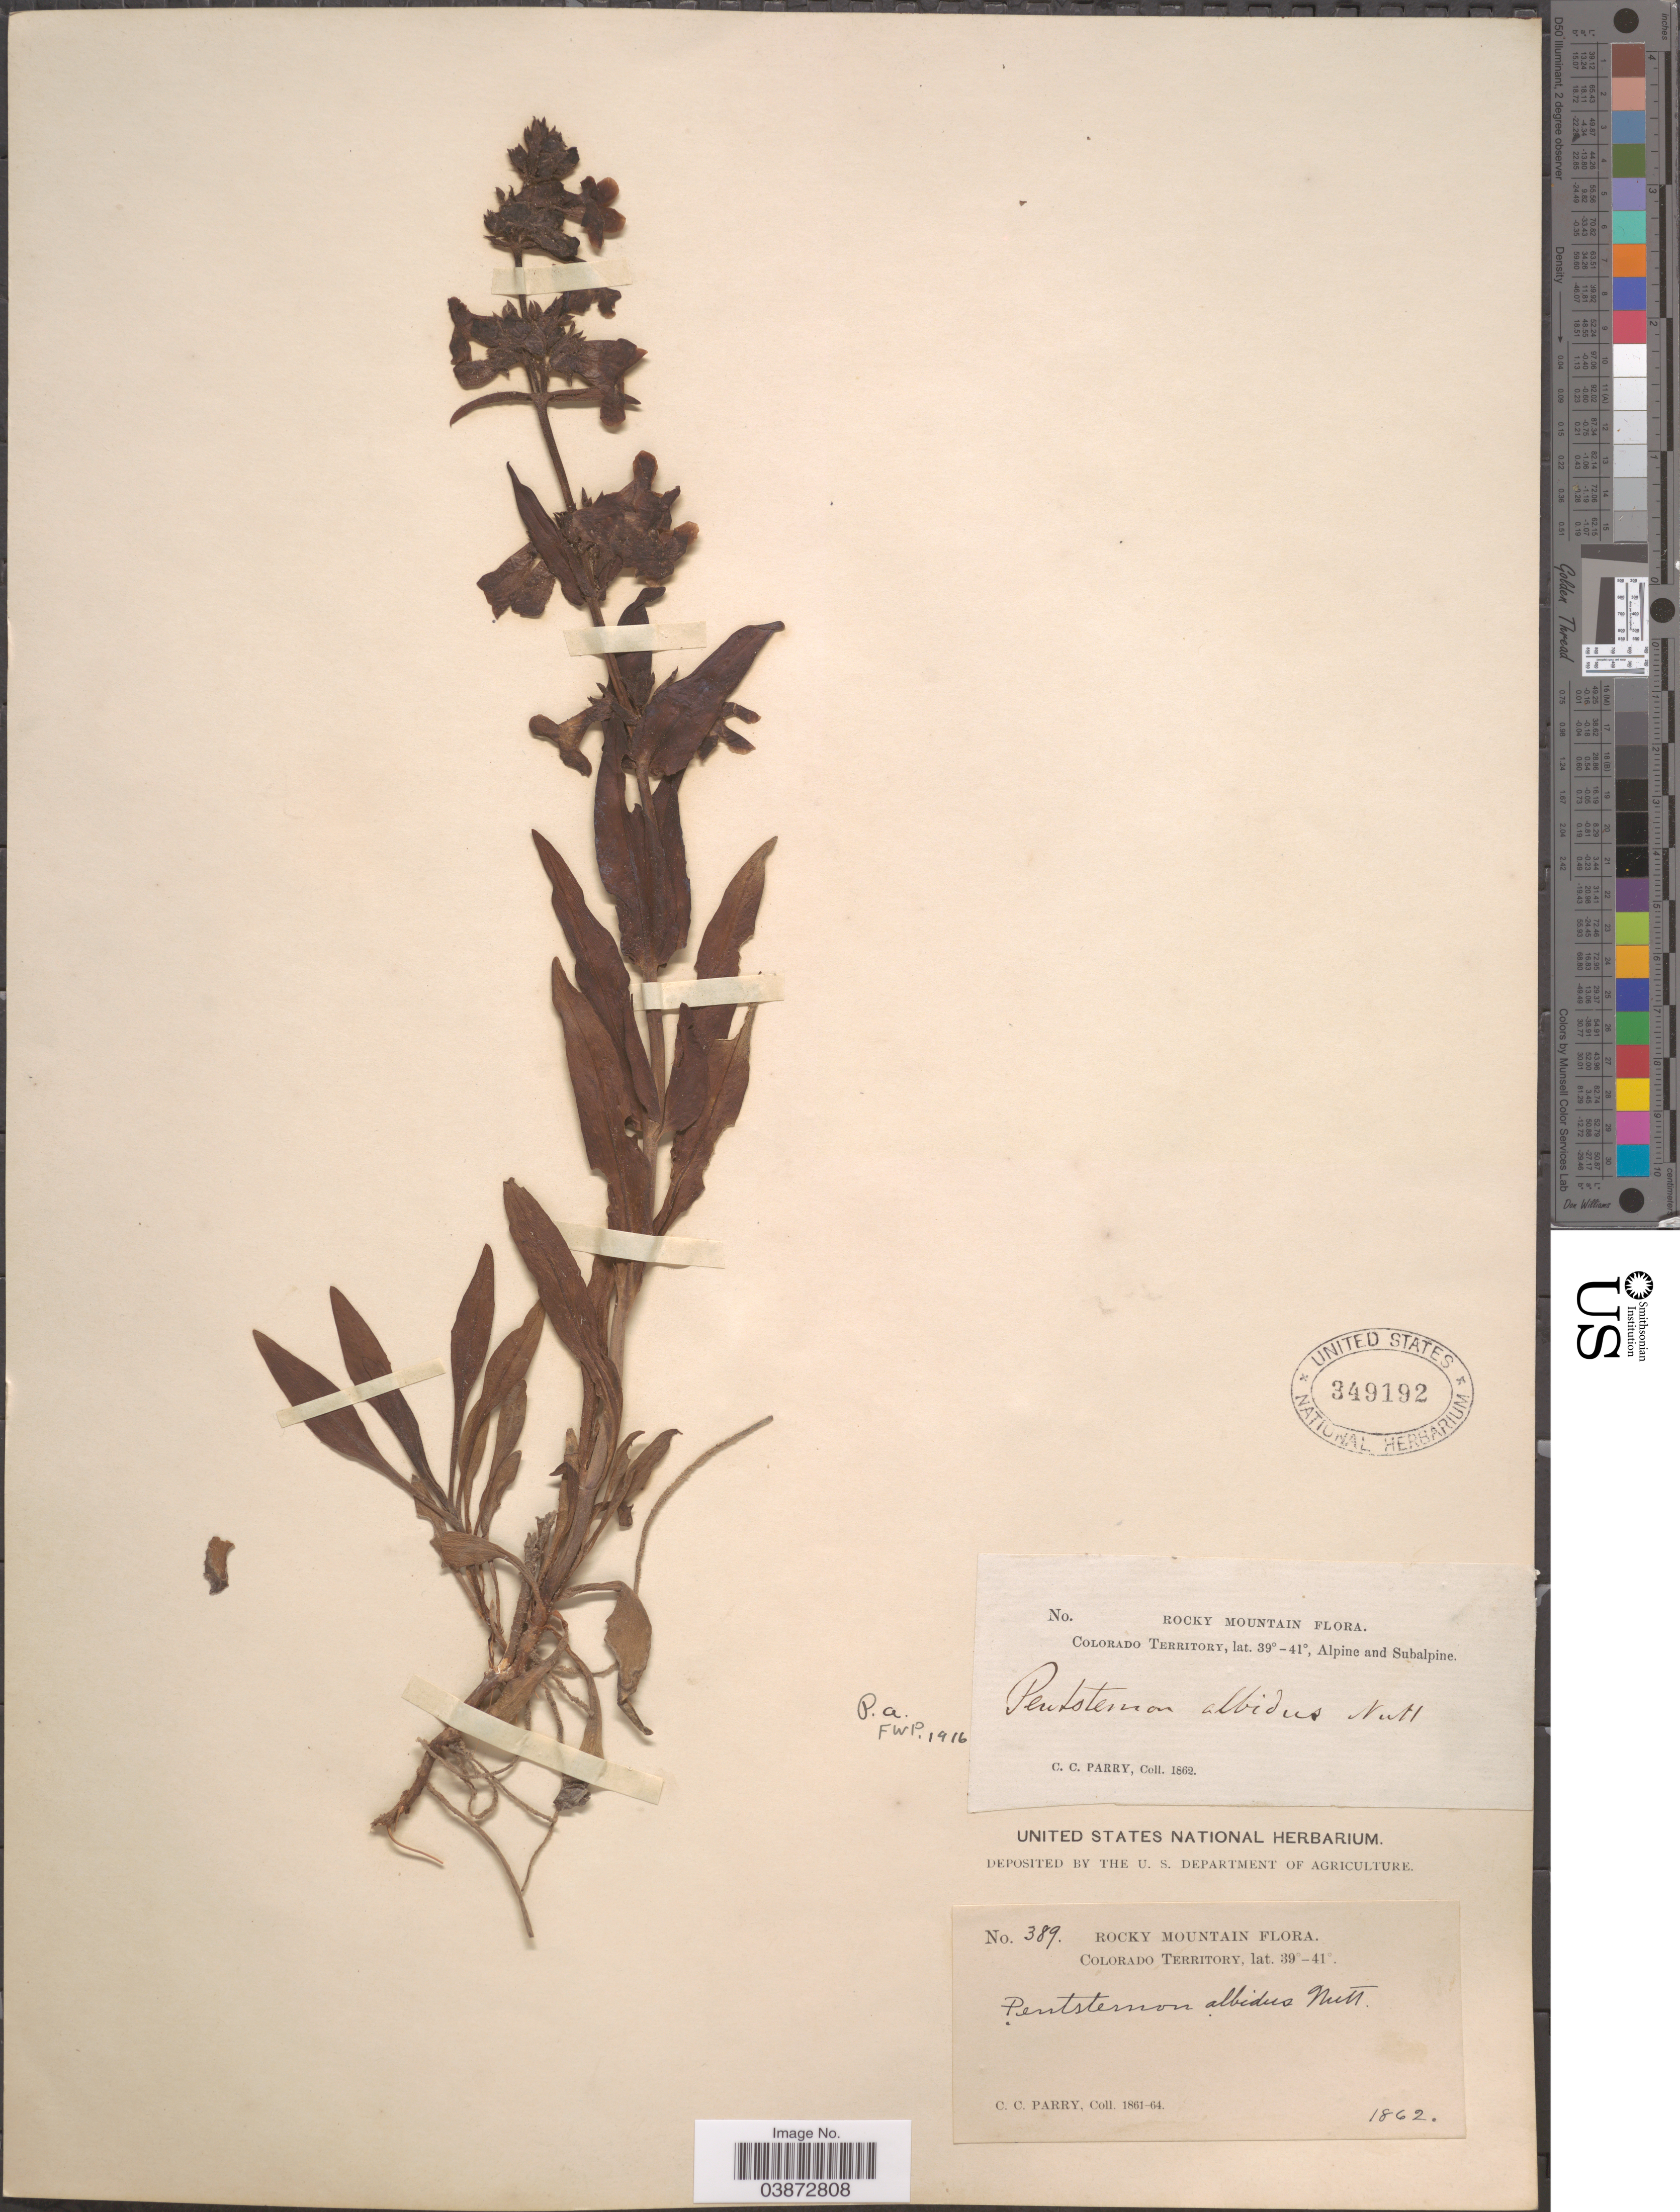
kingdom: Plantae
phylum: Tracheophyta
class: Magnoliopsida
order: Lamiales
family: Plantaginaceae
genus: Penstemon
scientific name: Penstemon albidus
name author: Nutt.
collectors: C. C. Parry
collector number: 389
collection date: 1862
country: United States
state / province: Colorado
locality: Rocky Mountain. Colorado Territory.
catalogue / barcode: US 349192